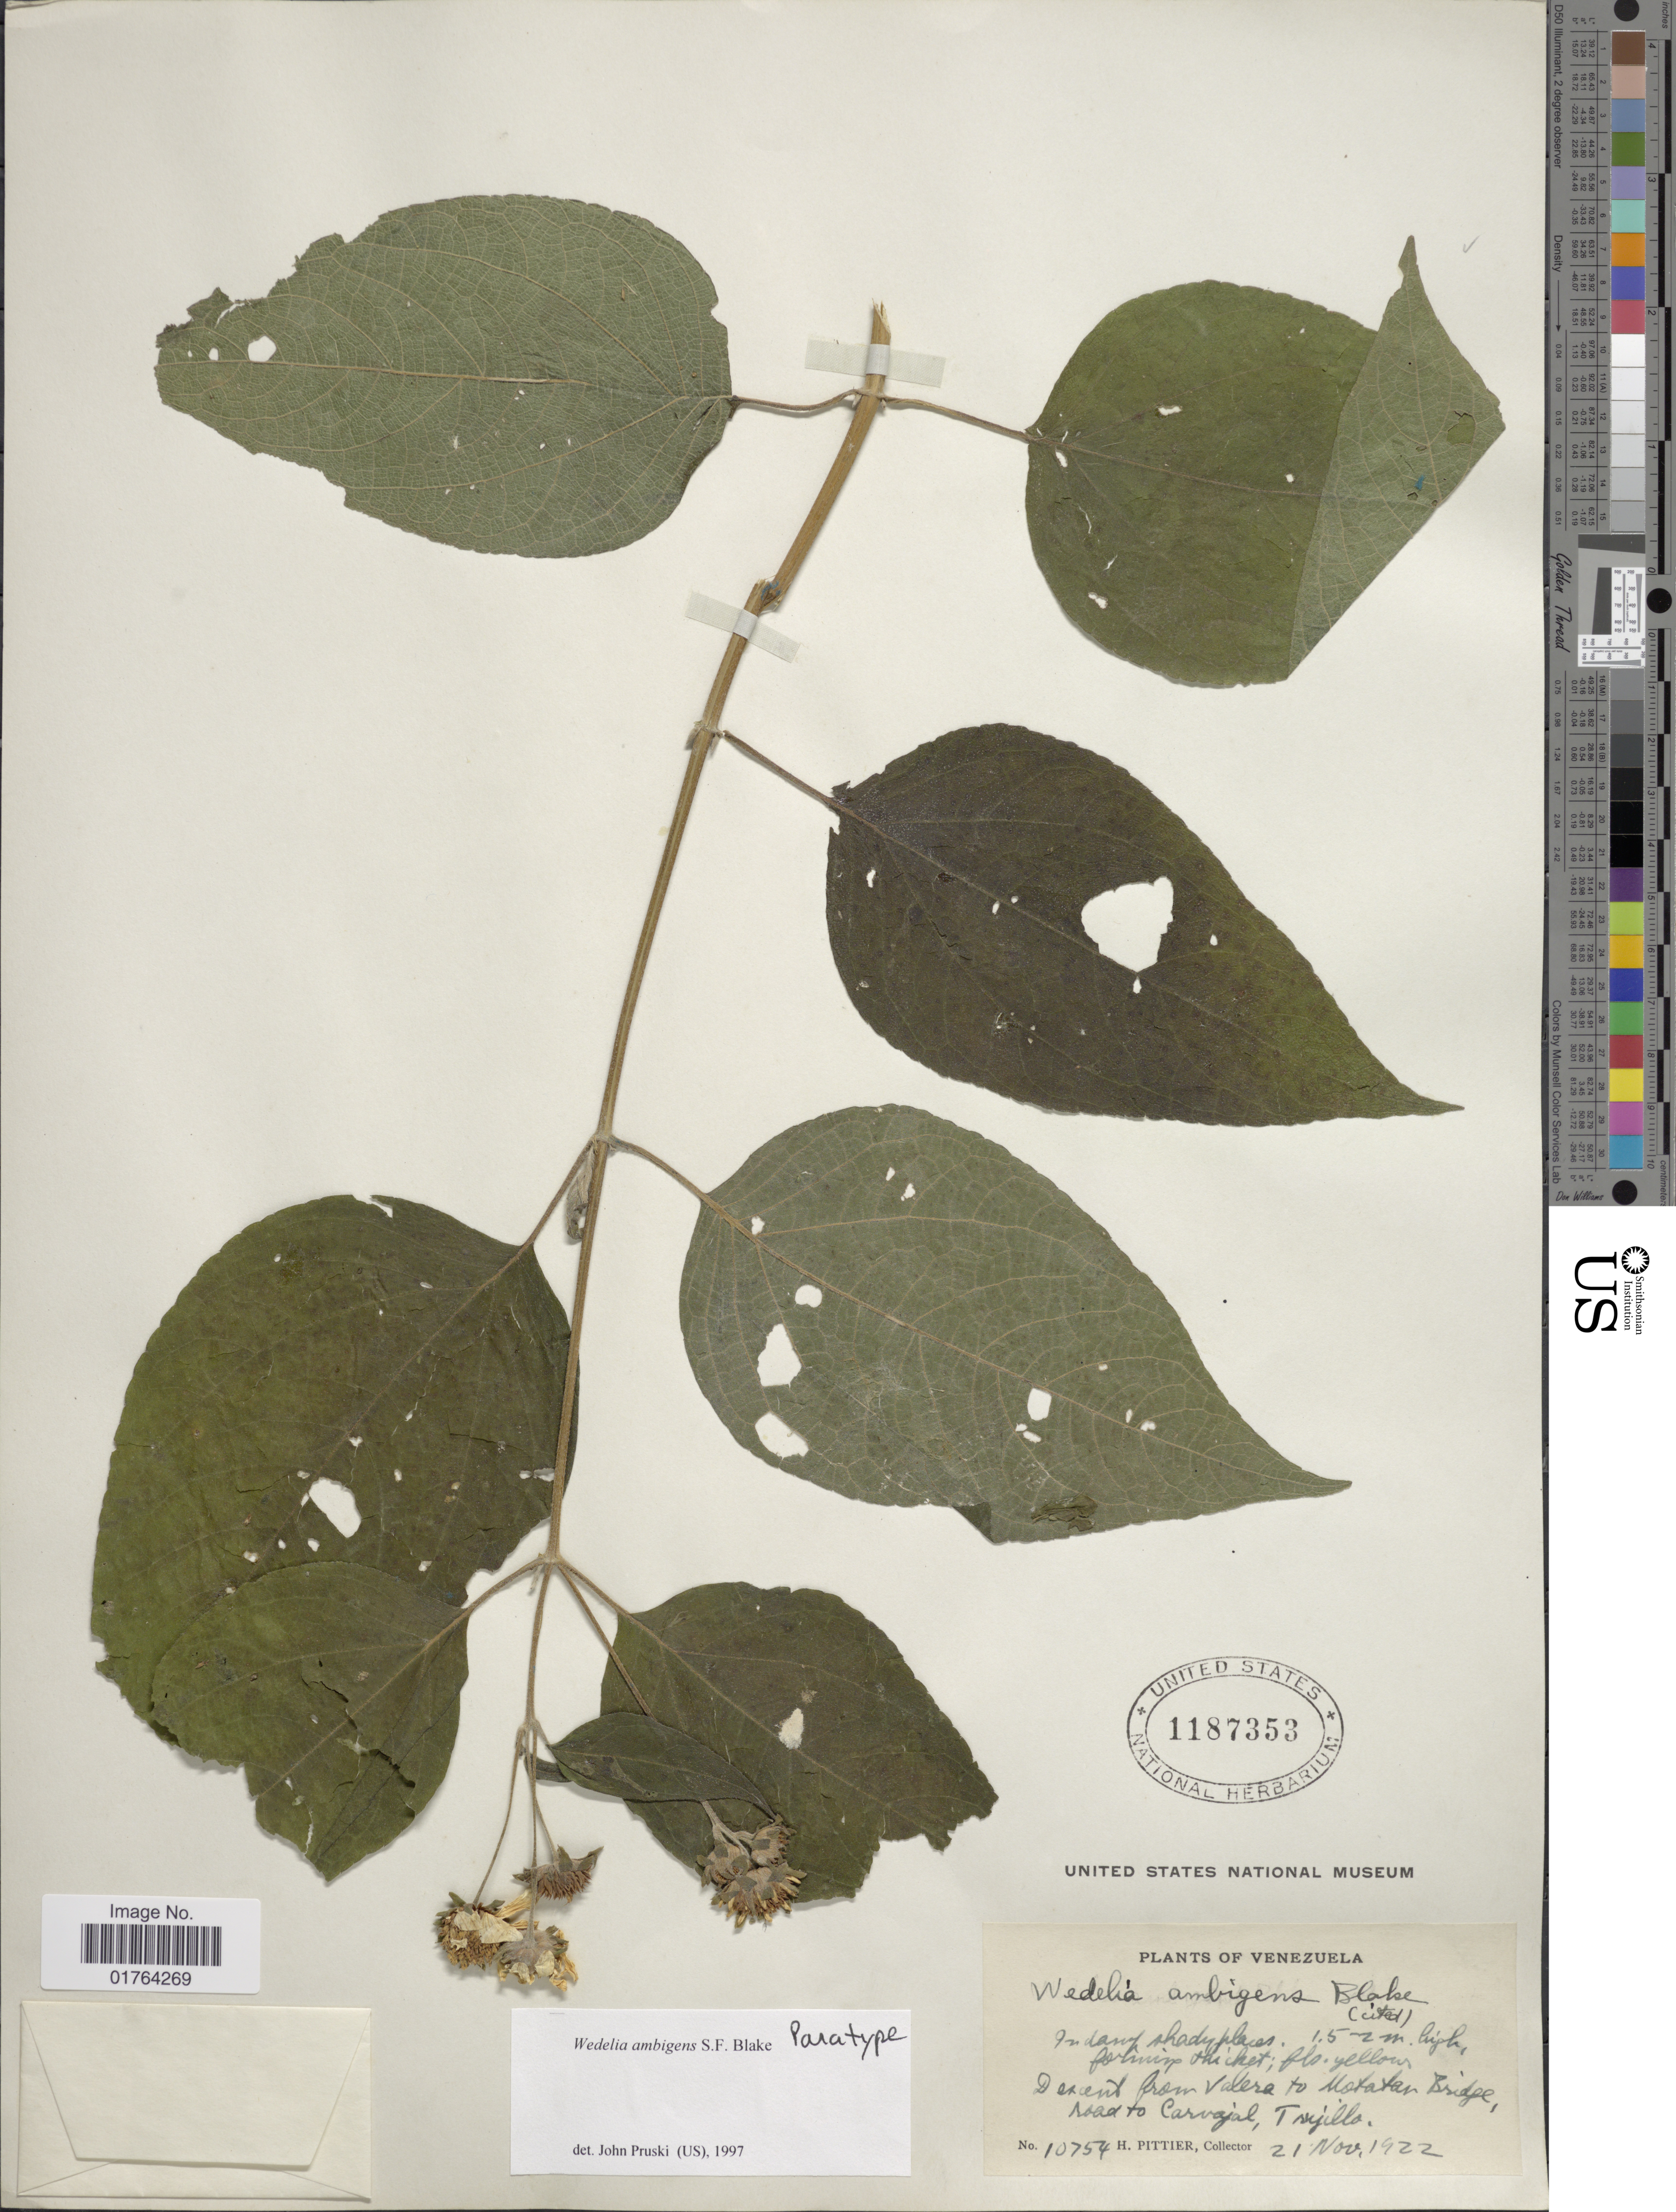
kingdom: Plantae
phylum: Tracheophyta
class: Magnoliopsida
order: Asterales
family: Asteraceae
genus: Wedelia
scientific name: Wedelia ambigens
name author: S.F. Blake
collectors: H. F. Pittier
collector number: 10754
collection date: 1922-11-21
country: Venezuela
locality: Decent from Valera to Motatn Bridge, road to Carvajal, Trujillo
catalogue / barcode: US 1187353